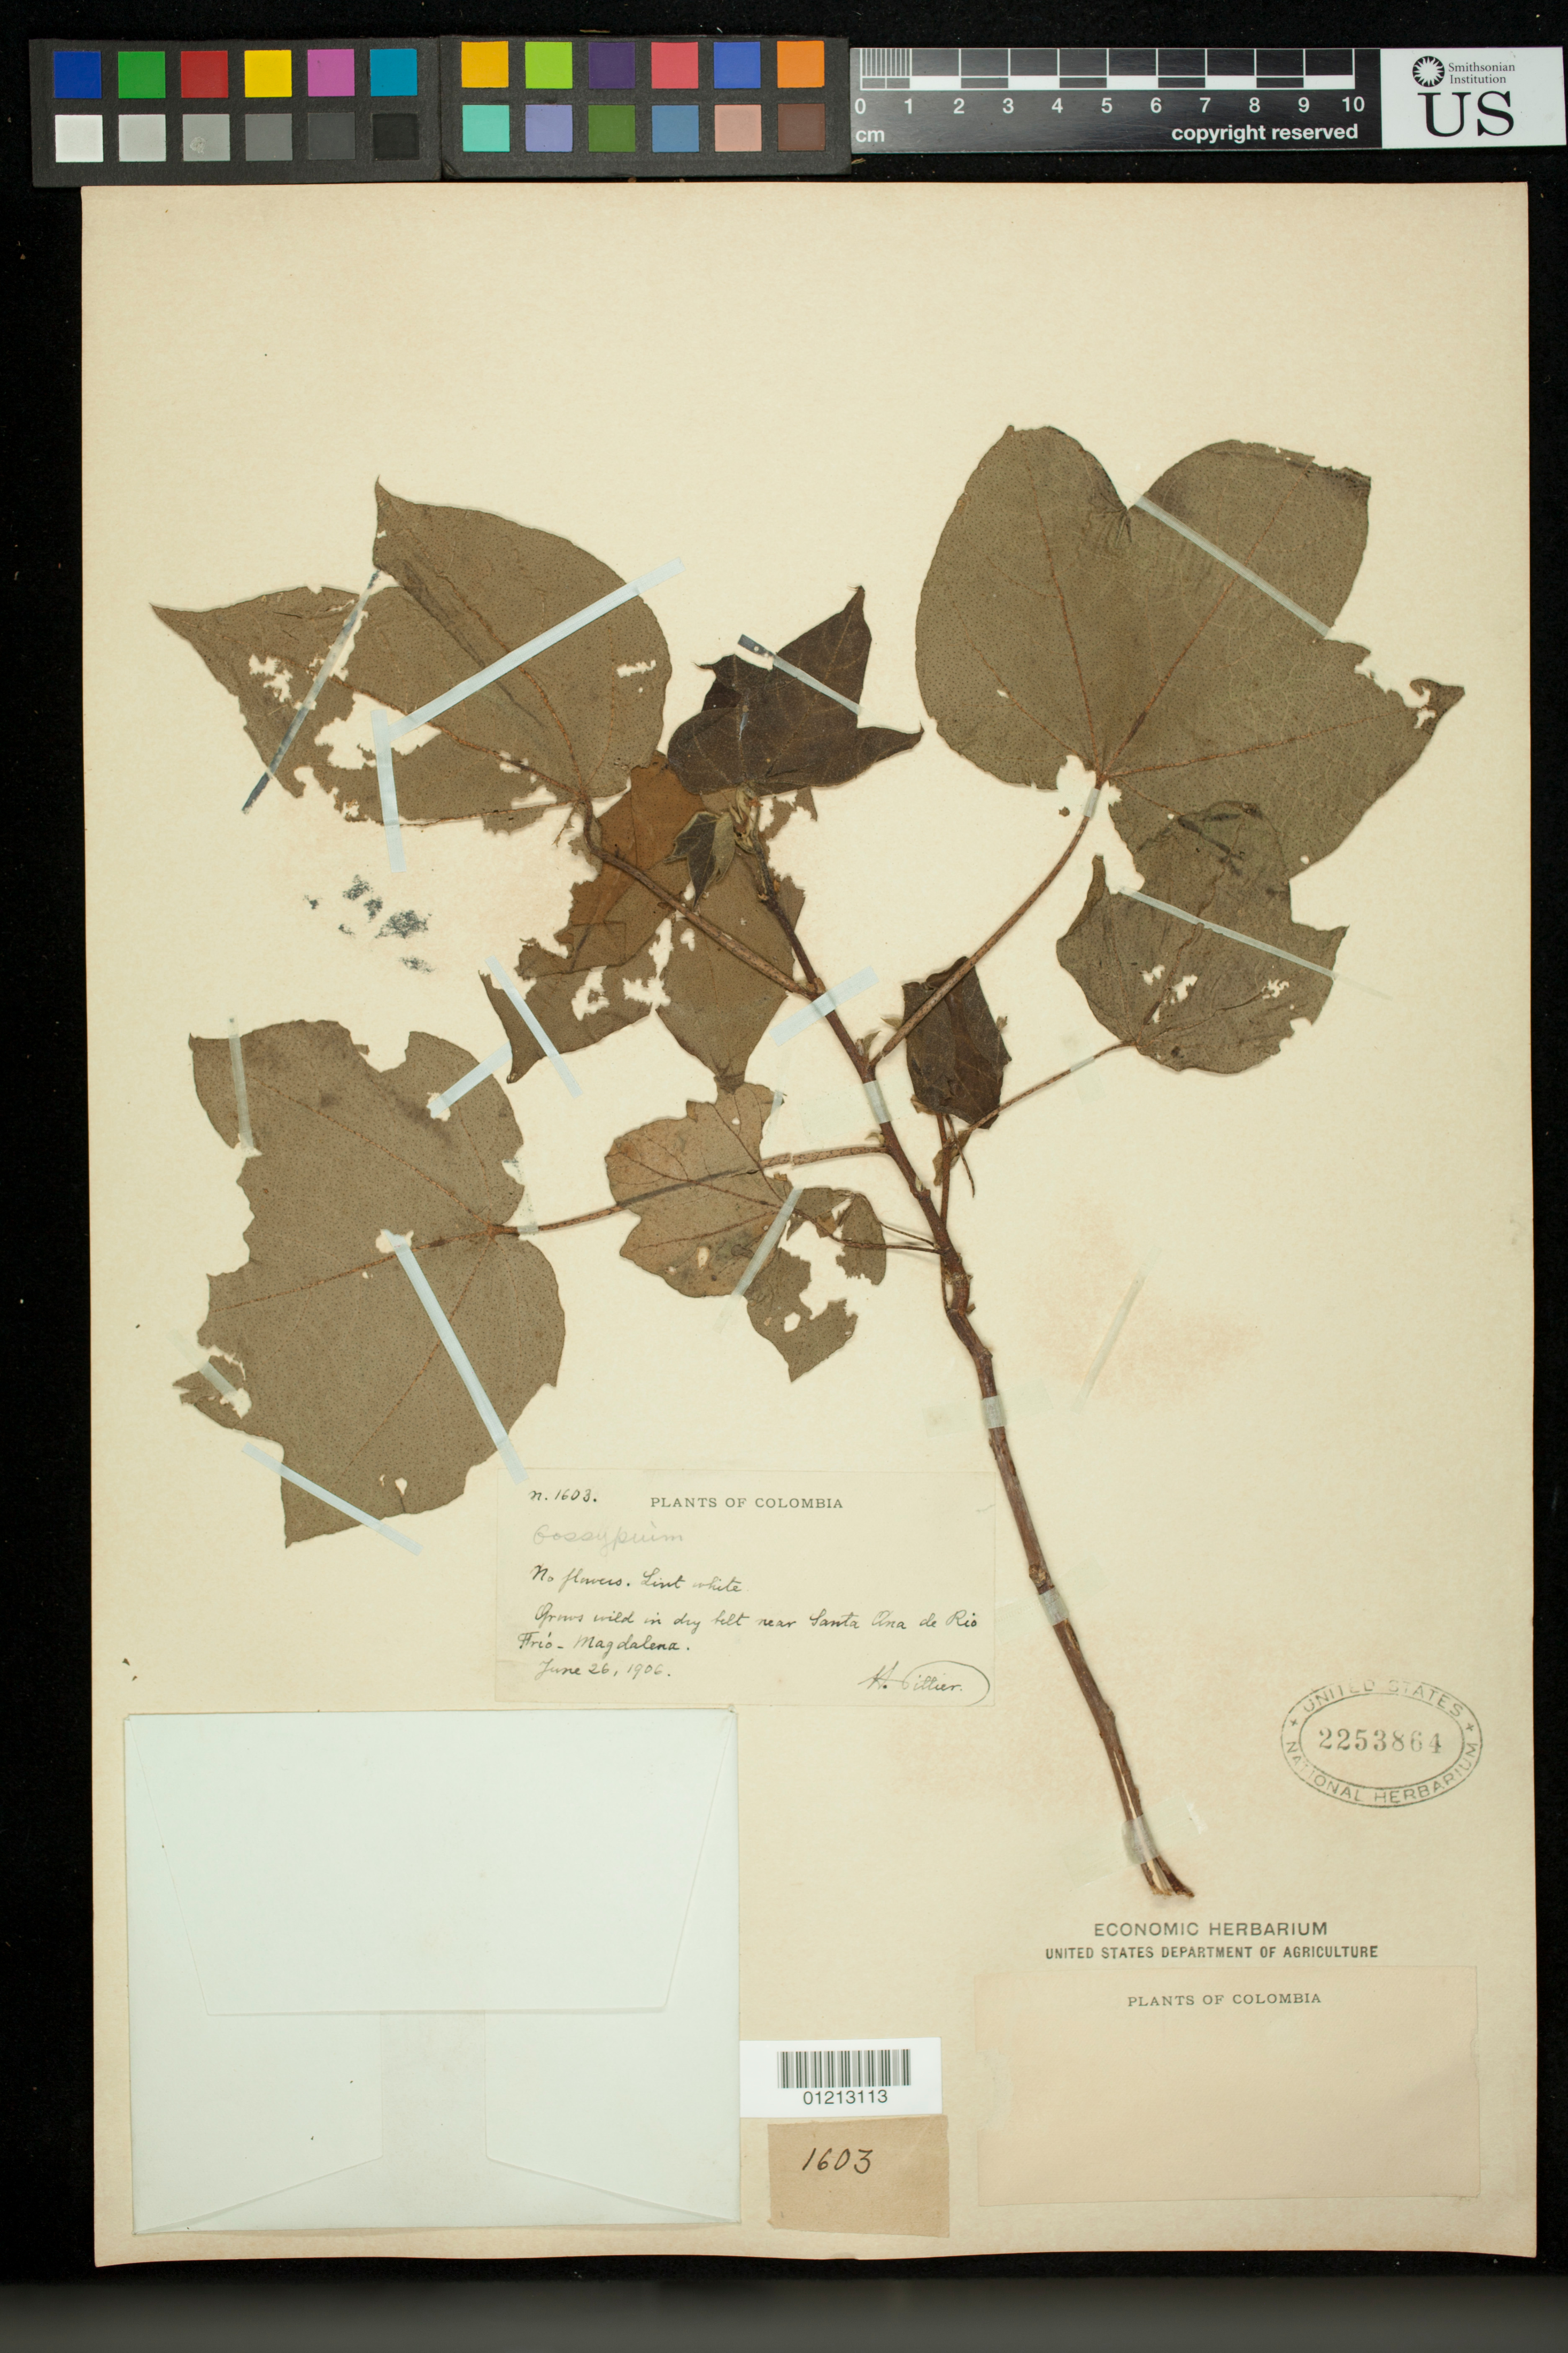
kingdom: Plantae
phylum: Tracheophyta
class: Magnoliopsida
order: Malvales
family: Malvaceae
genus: Gossypium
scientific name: Gossypium sp.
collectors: H. F. Pittier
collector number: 1603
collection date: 1906-06-26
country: Colombia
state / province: Magdalena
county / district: Santa Ana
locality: Grows wild in dry belt near Santa Ana de Rio Frio - Magdalena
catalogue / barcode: US 2253864